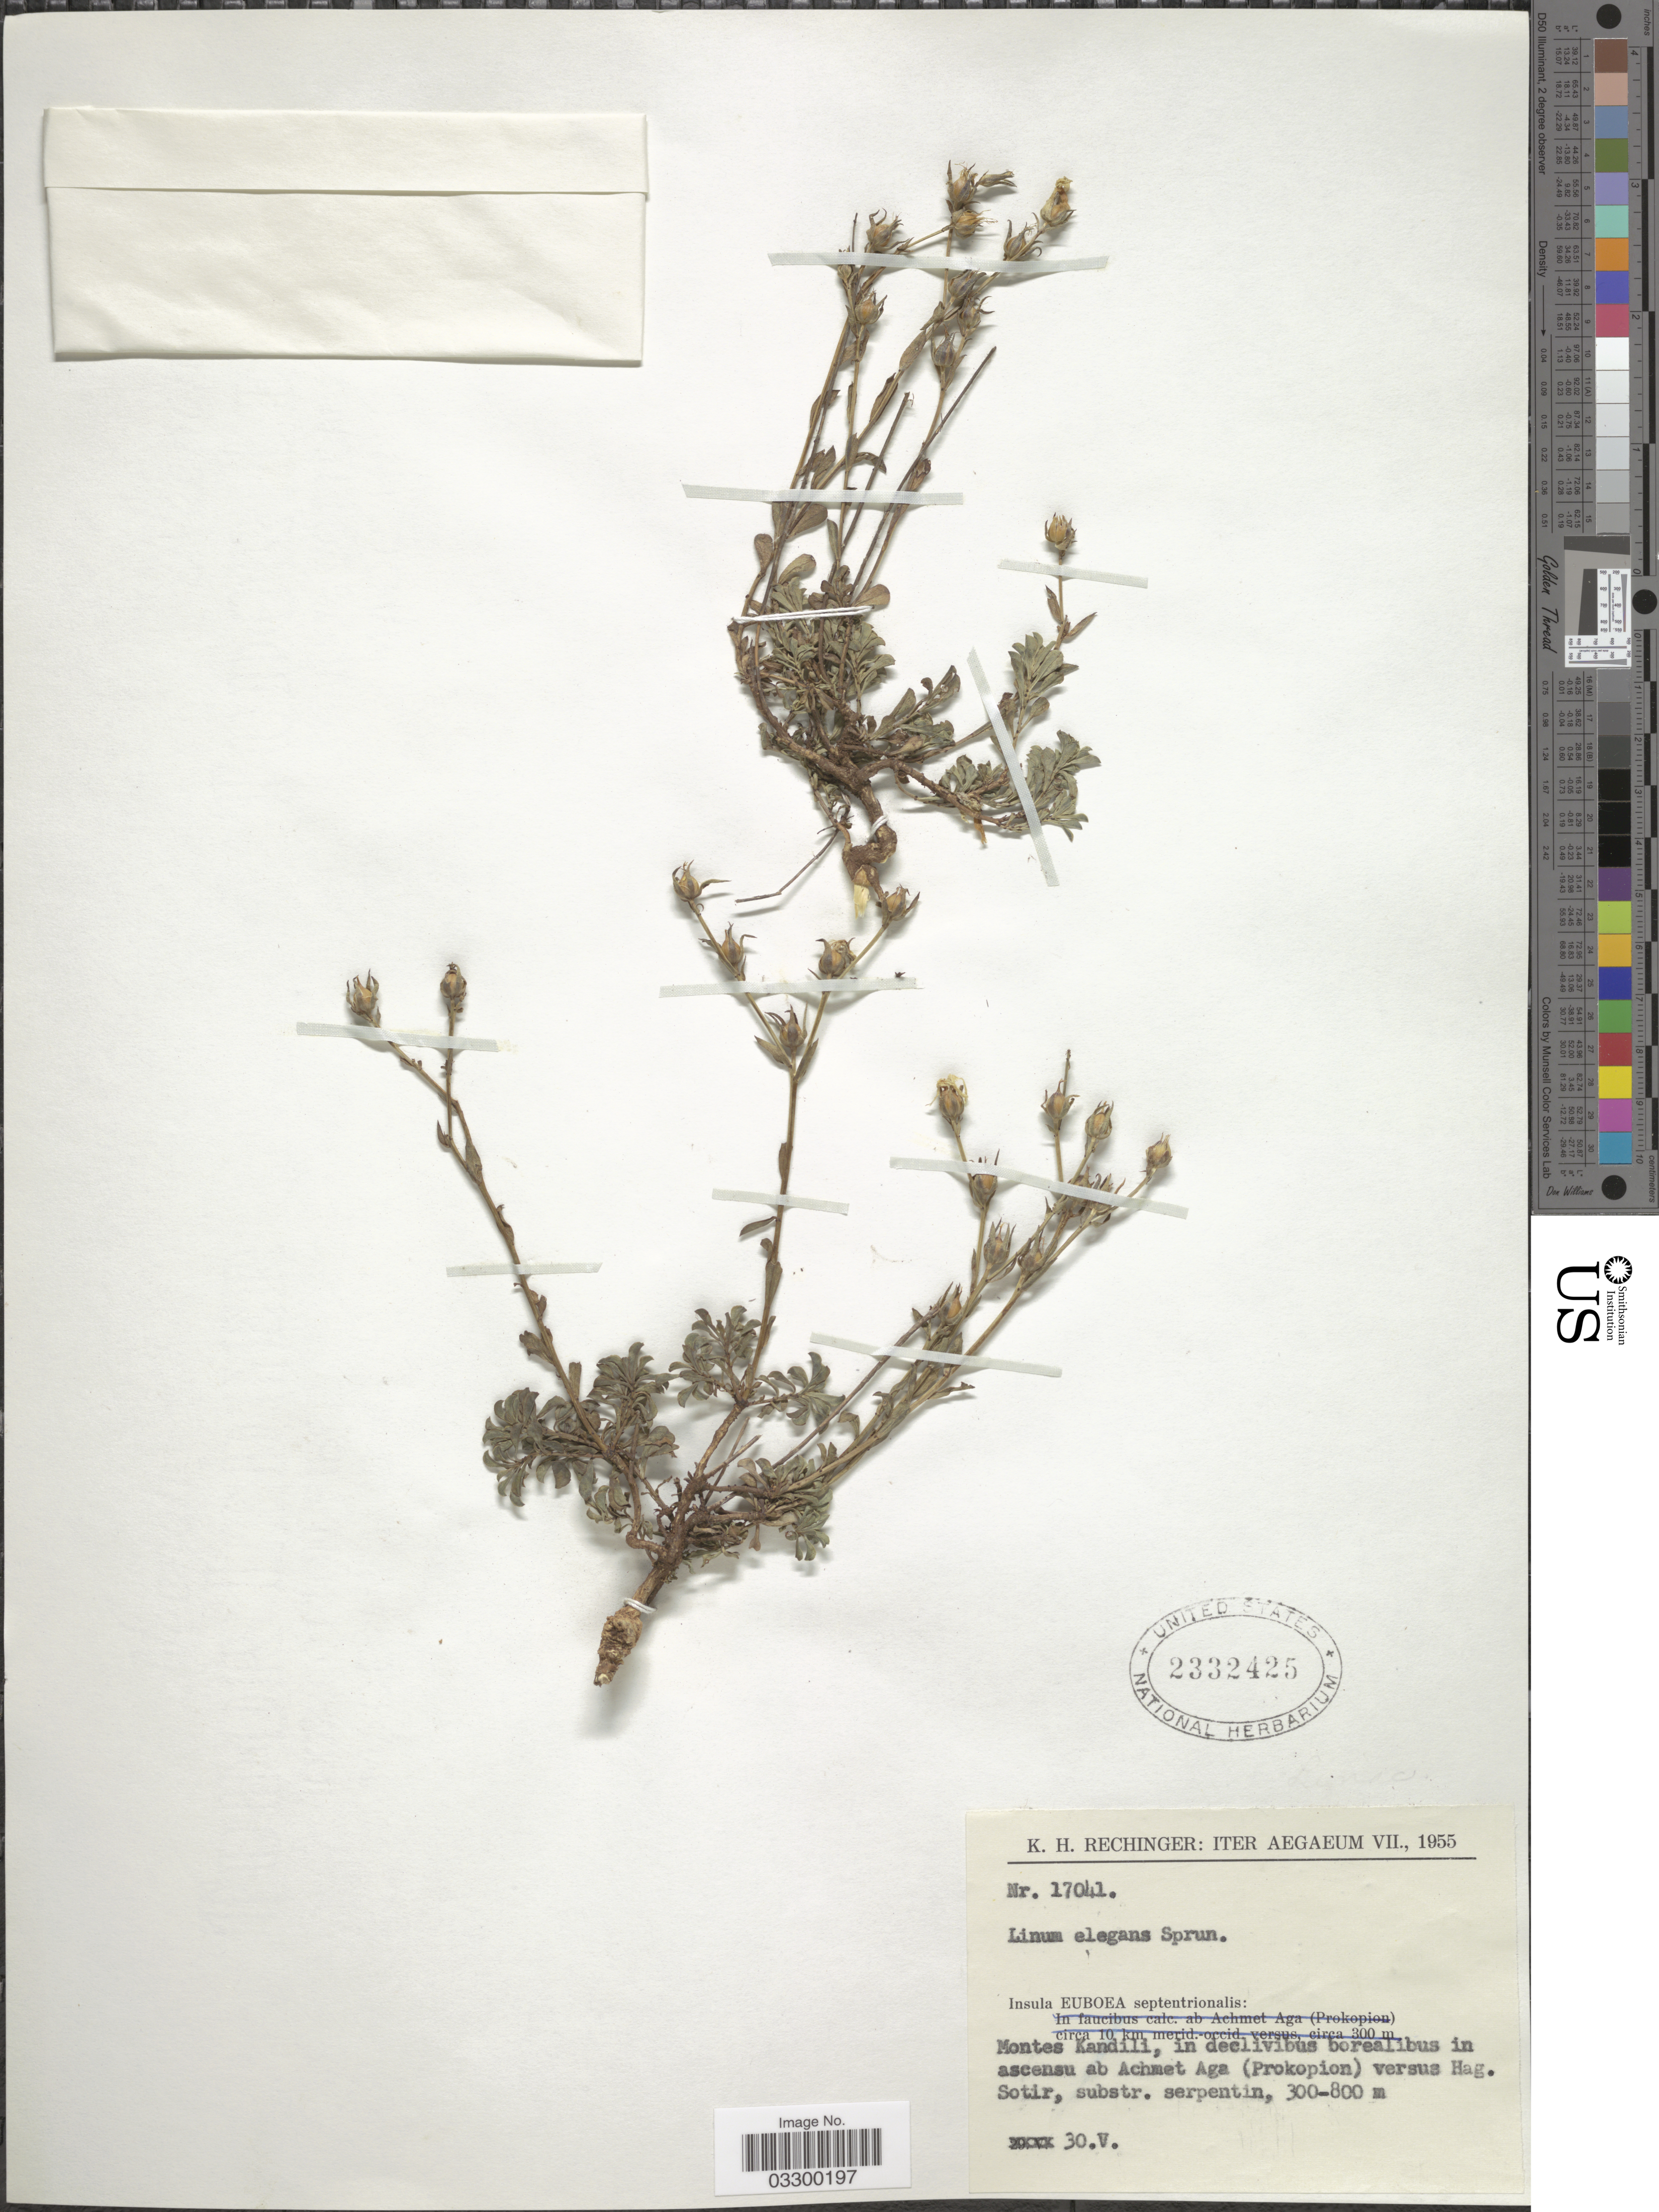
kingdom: Plantae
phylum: Tracheophyta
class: Magnoliopsida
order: Malpighiales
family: Linaceae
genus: Linum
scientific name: Linum elegans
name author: Spruner ex Boiss.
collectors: K. H. Rechinger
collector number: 17041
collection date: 1955-05-30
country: Greece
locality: Iter Aegaeum. Insula Euboea septentrionalis: Montes Kandili, in declivibus borealibus in ascensu ab Achmet Aga (Prokopion) versus. Hag. Sotir.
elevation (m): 300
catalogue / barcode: US 2332425